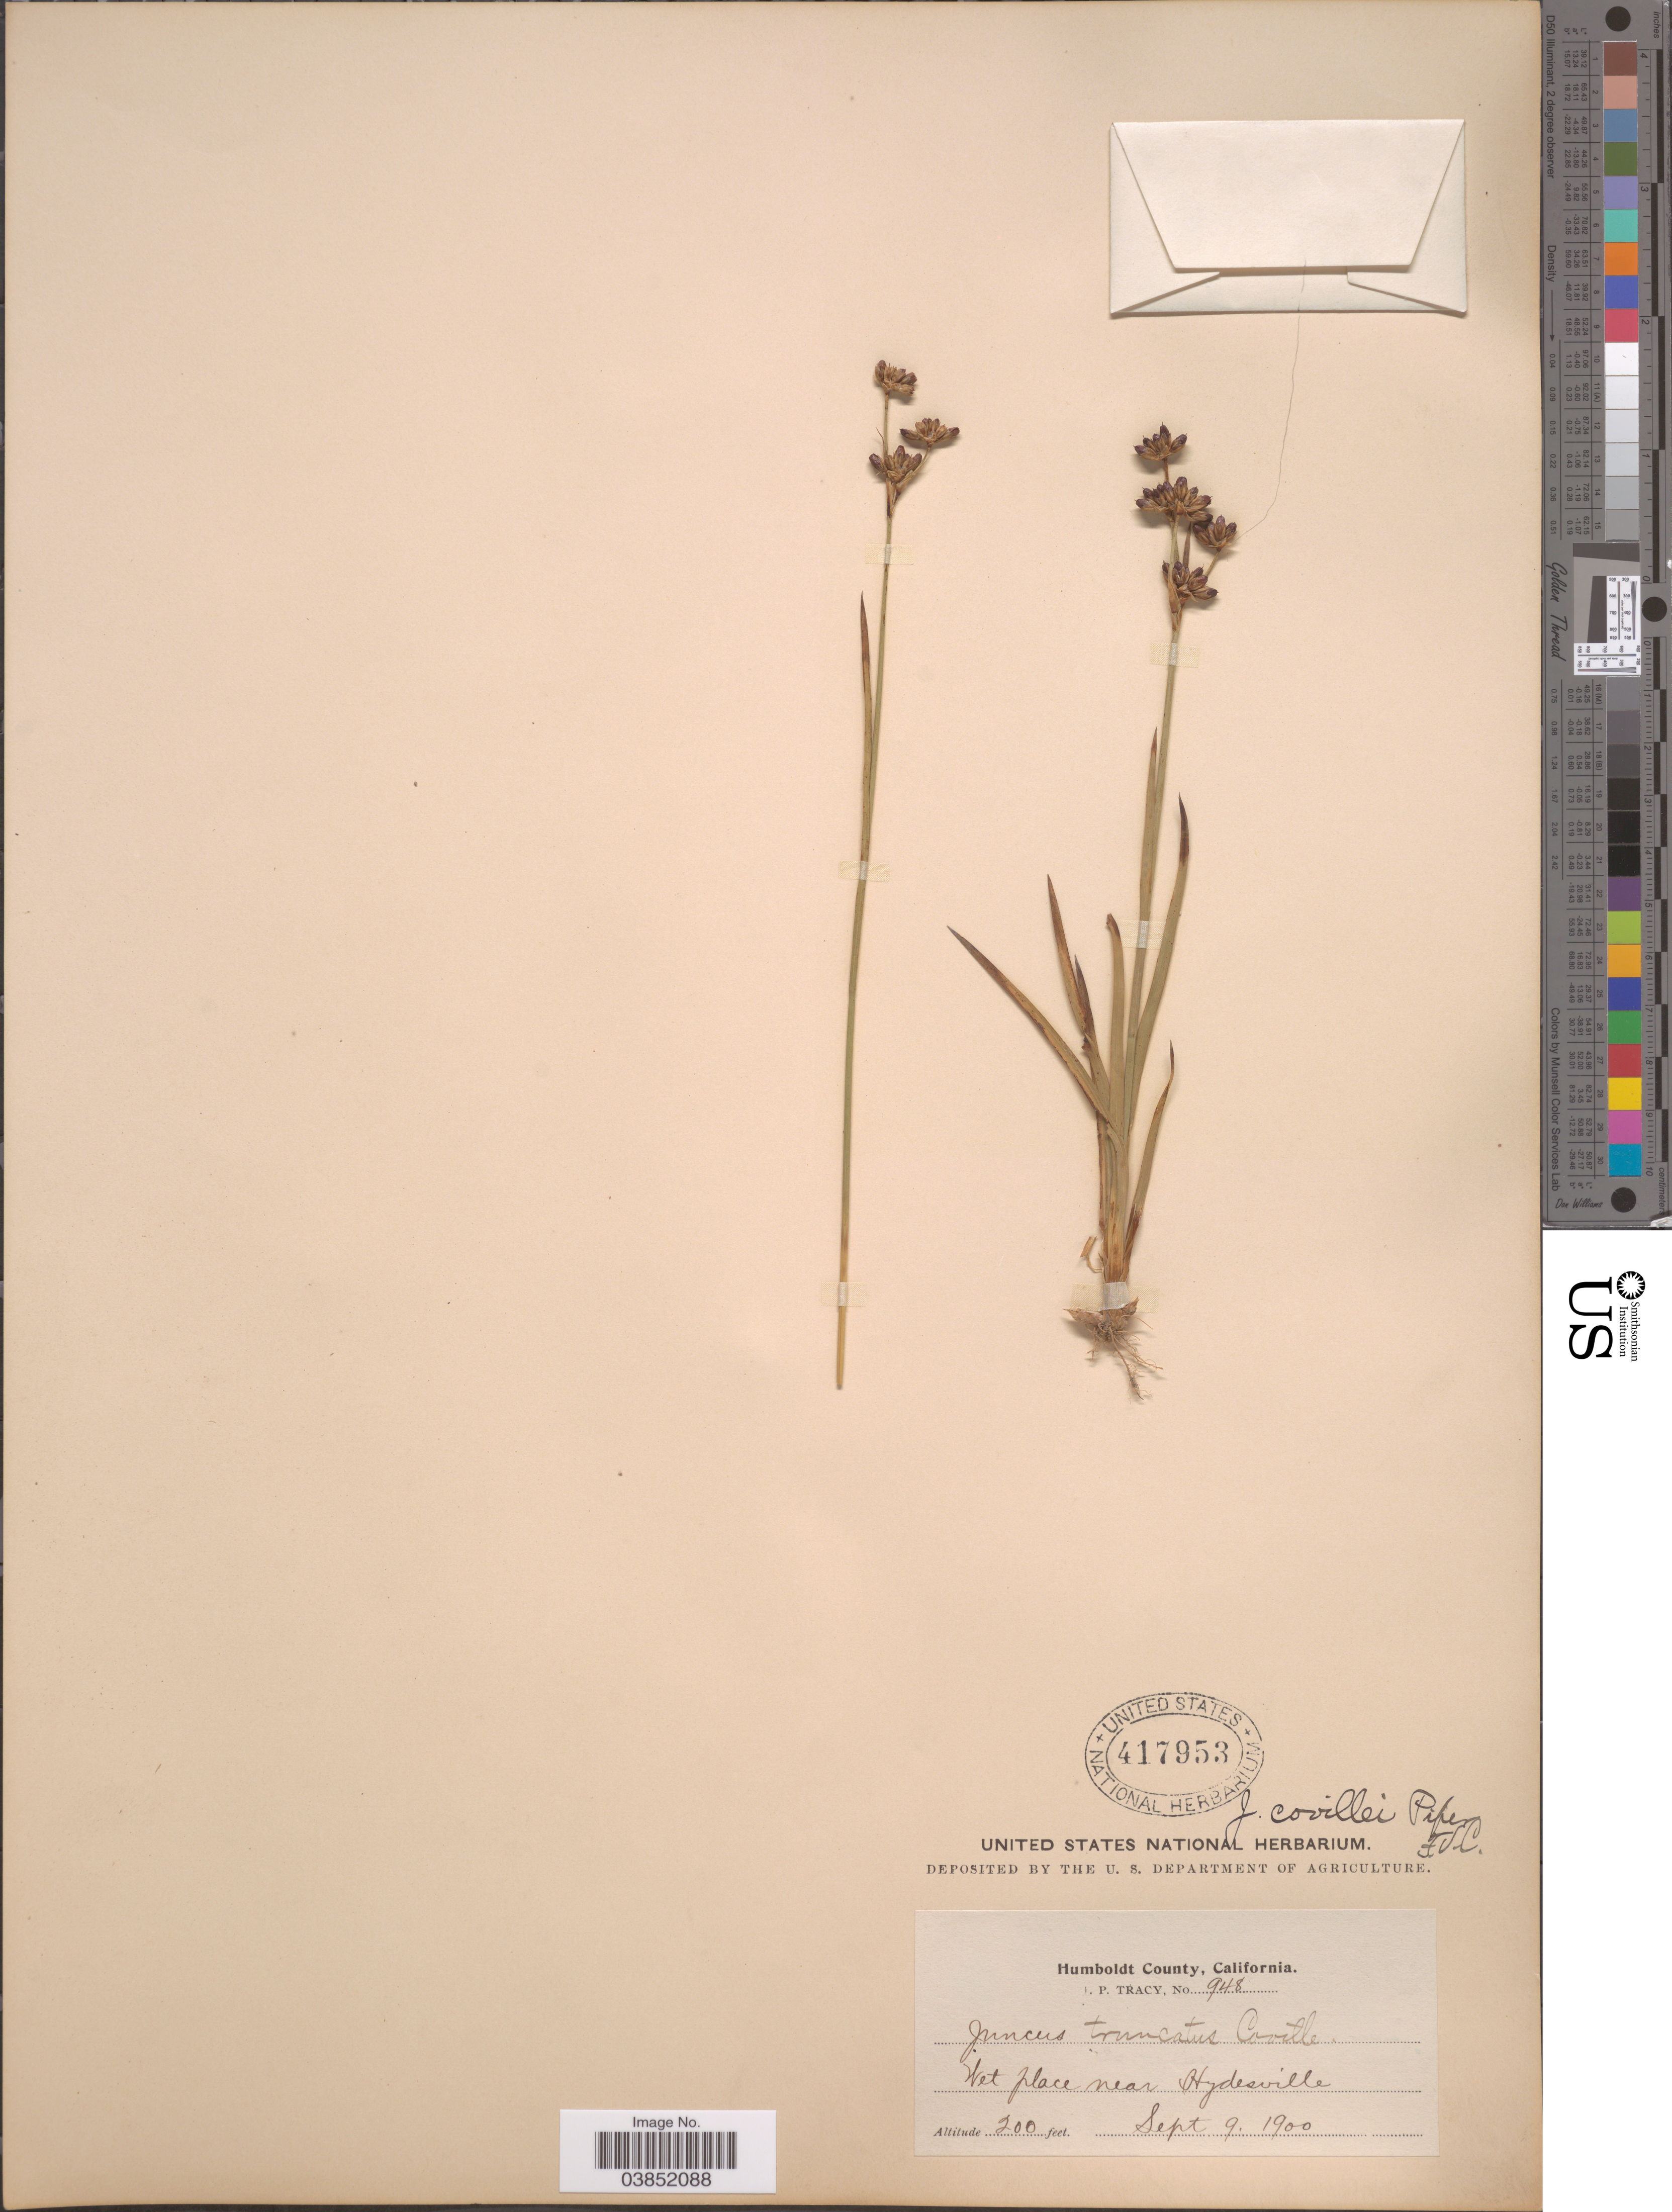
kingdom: Plantae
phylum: Tracheophyta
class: Liliopsida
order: Poales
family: Juncaceae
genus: Juncus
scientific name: Juncus covillei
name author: Piper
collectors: J. Tracy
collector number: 948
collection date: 1900-09-09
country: United States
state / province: California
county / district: Humboldt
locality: Humboldt County. Wet place near Hydesville.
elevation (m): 61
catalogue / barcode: US 417953